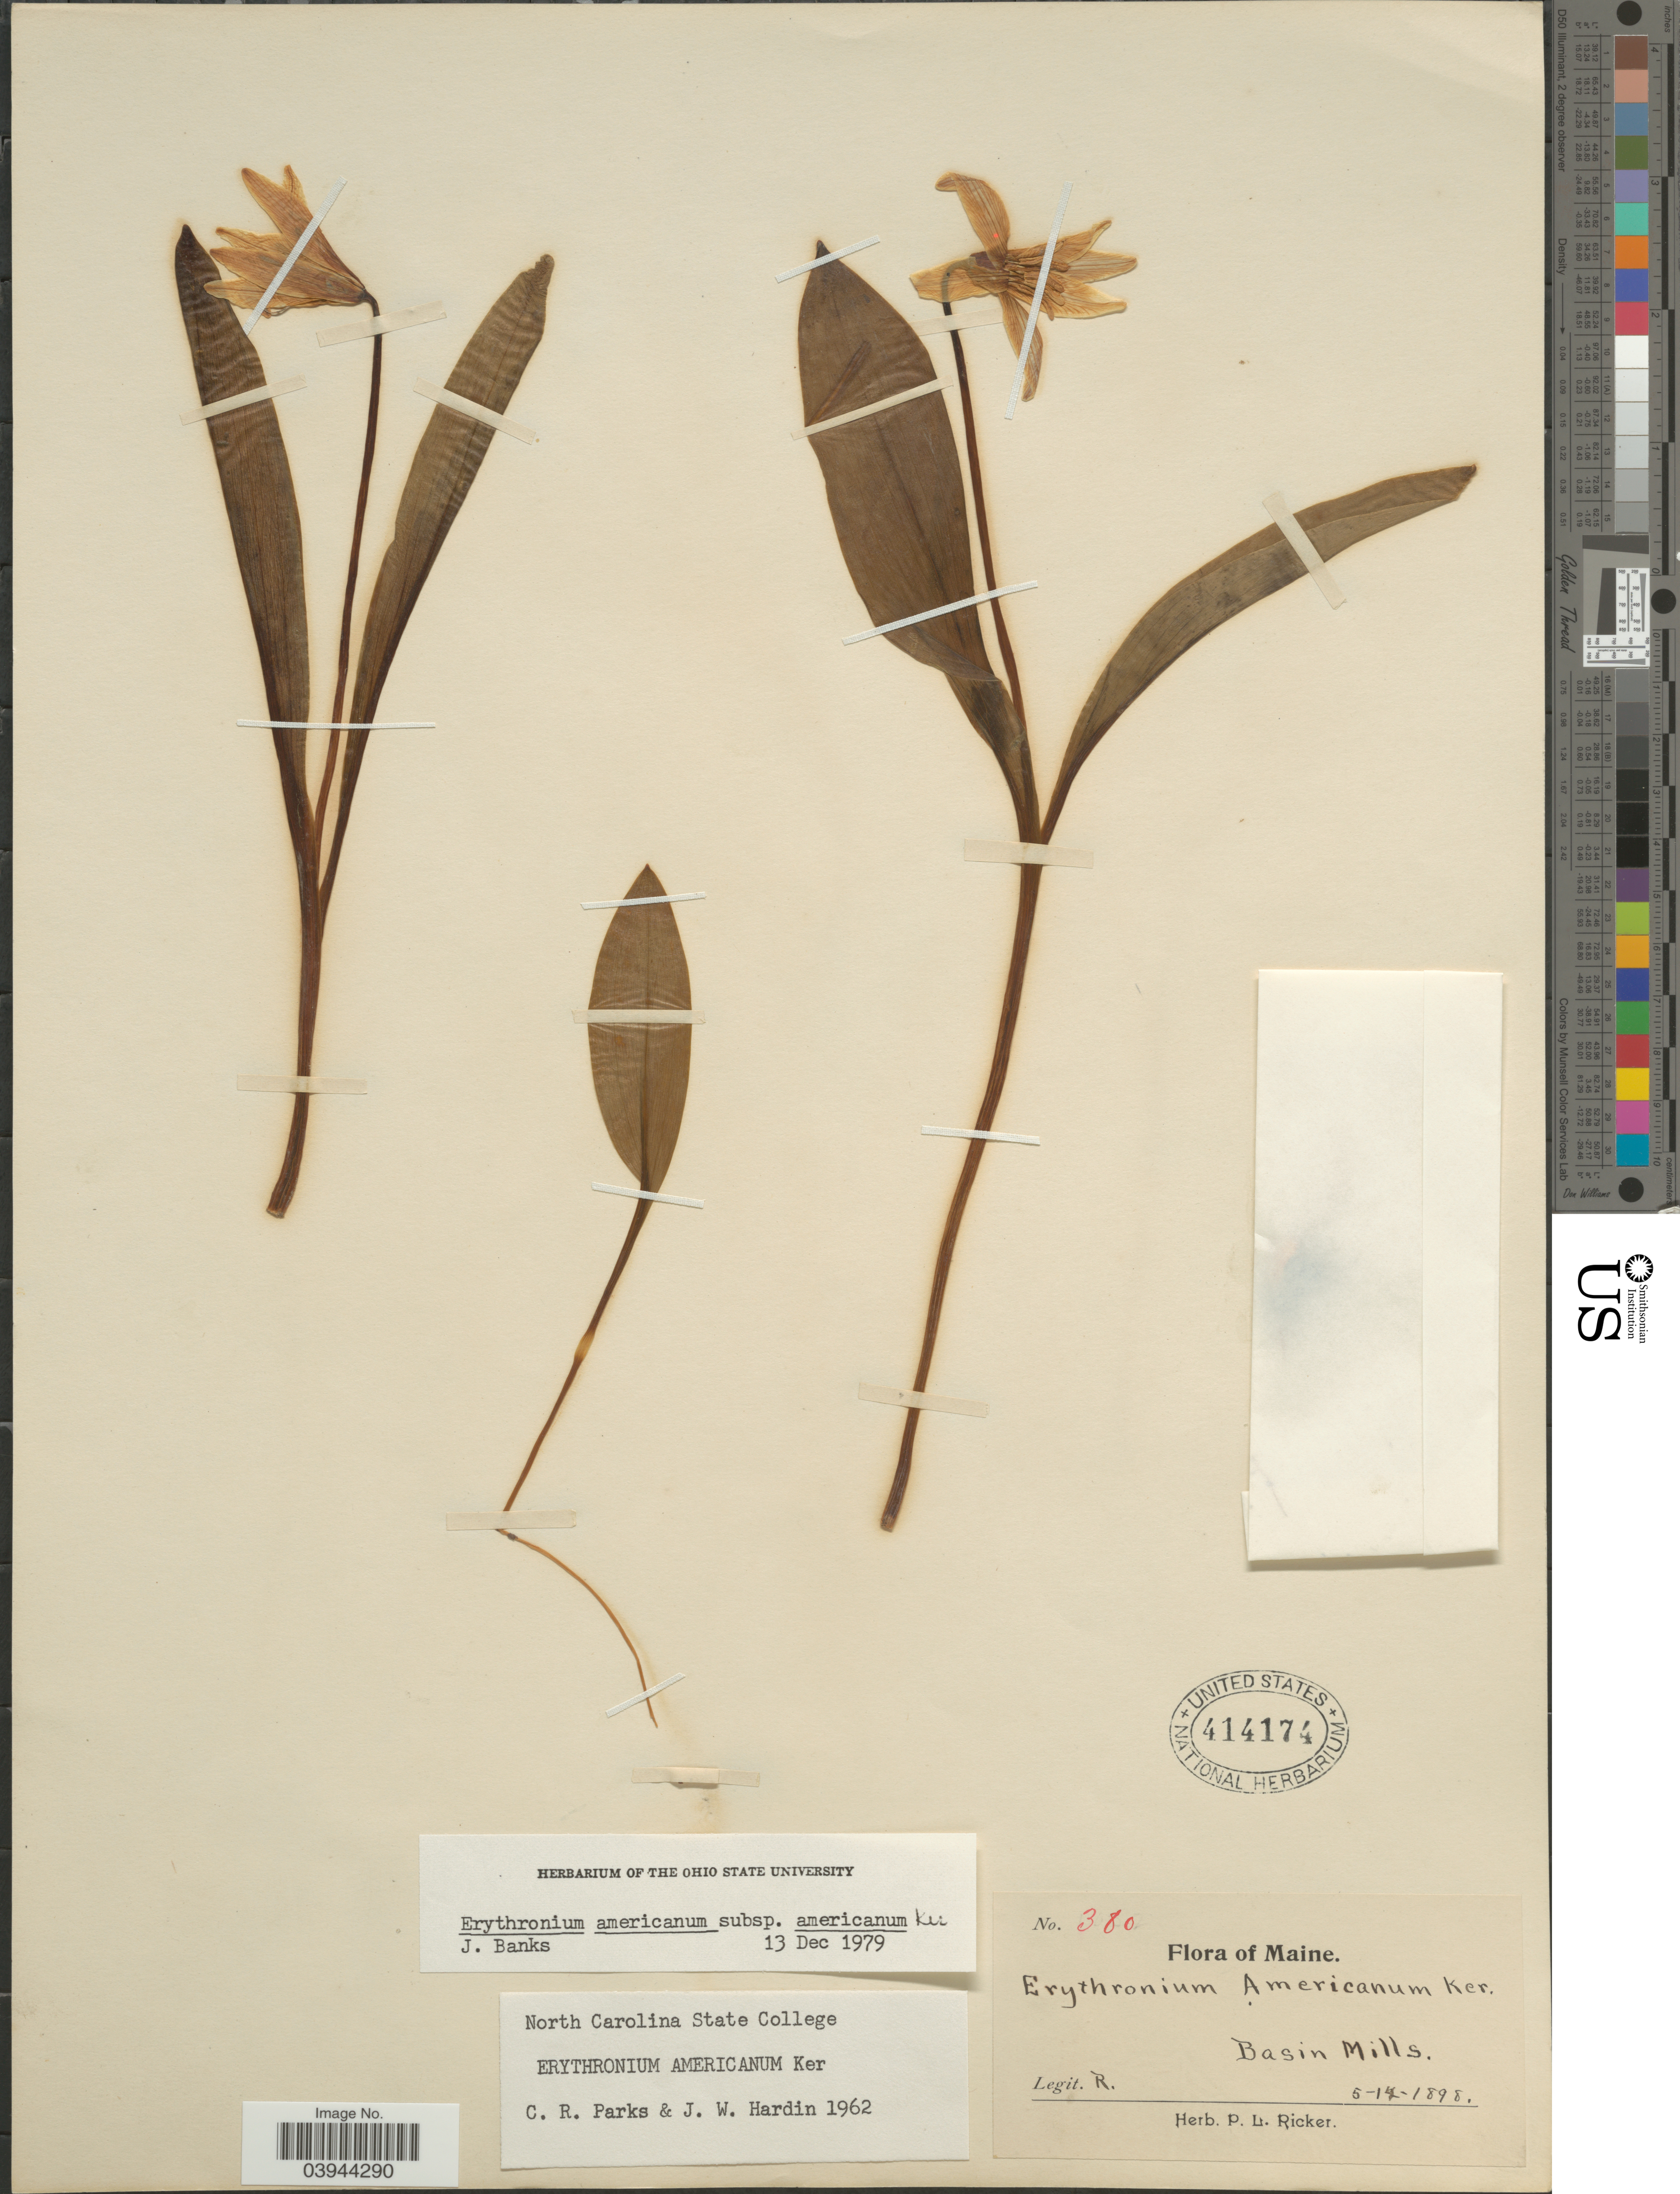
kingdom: Plantae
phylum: Tracheophyta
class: Liliopsida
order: Liliales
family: Liliaceae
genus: Erythronium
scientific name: Erythronium americanum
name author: Ker Gawl.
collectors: P. Ricker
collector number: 380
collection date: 1898-05-14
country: United States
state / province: Maine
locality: Basin Mills.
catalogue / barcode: US 414174